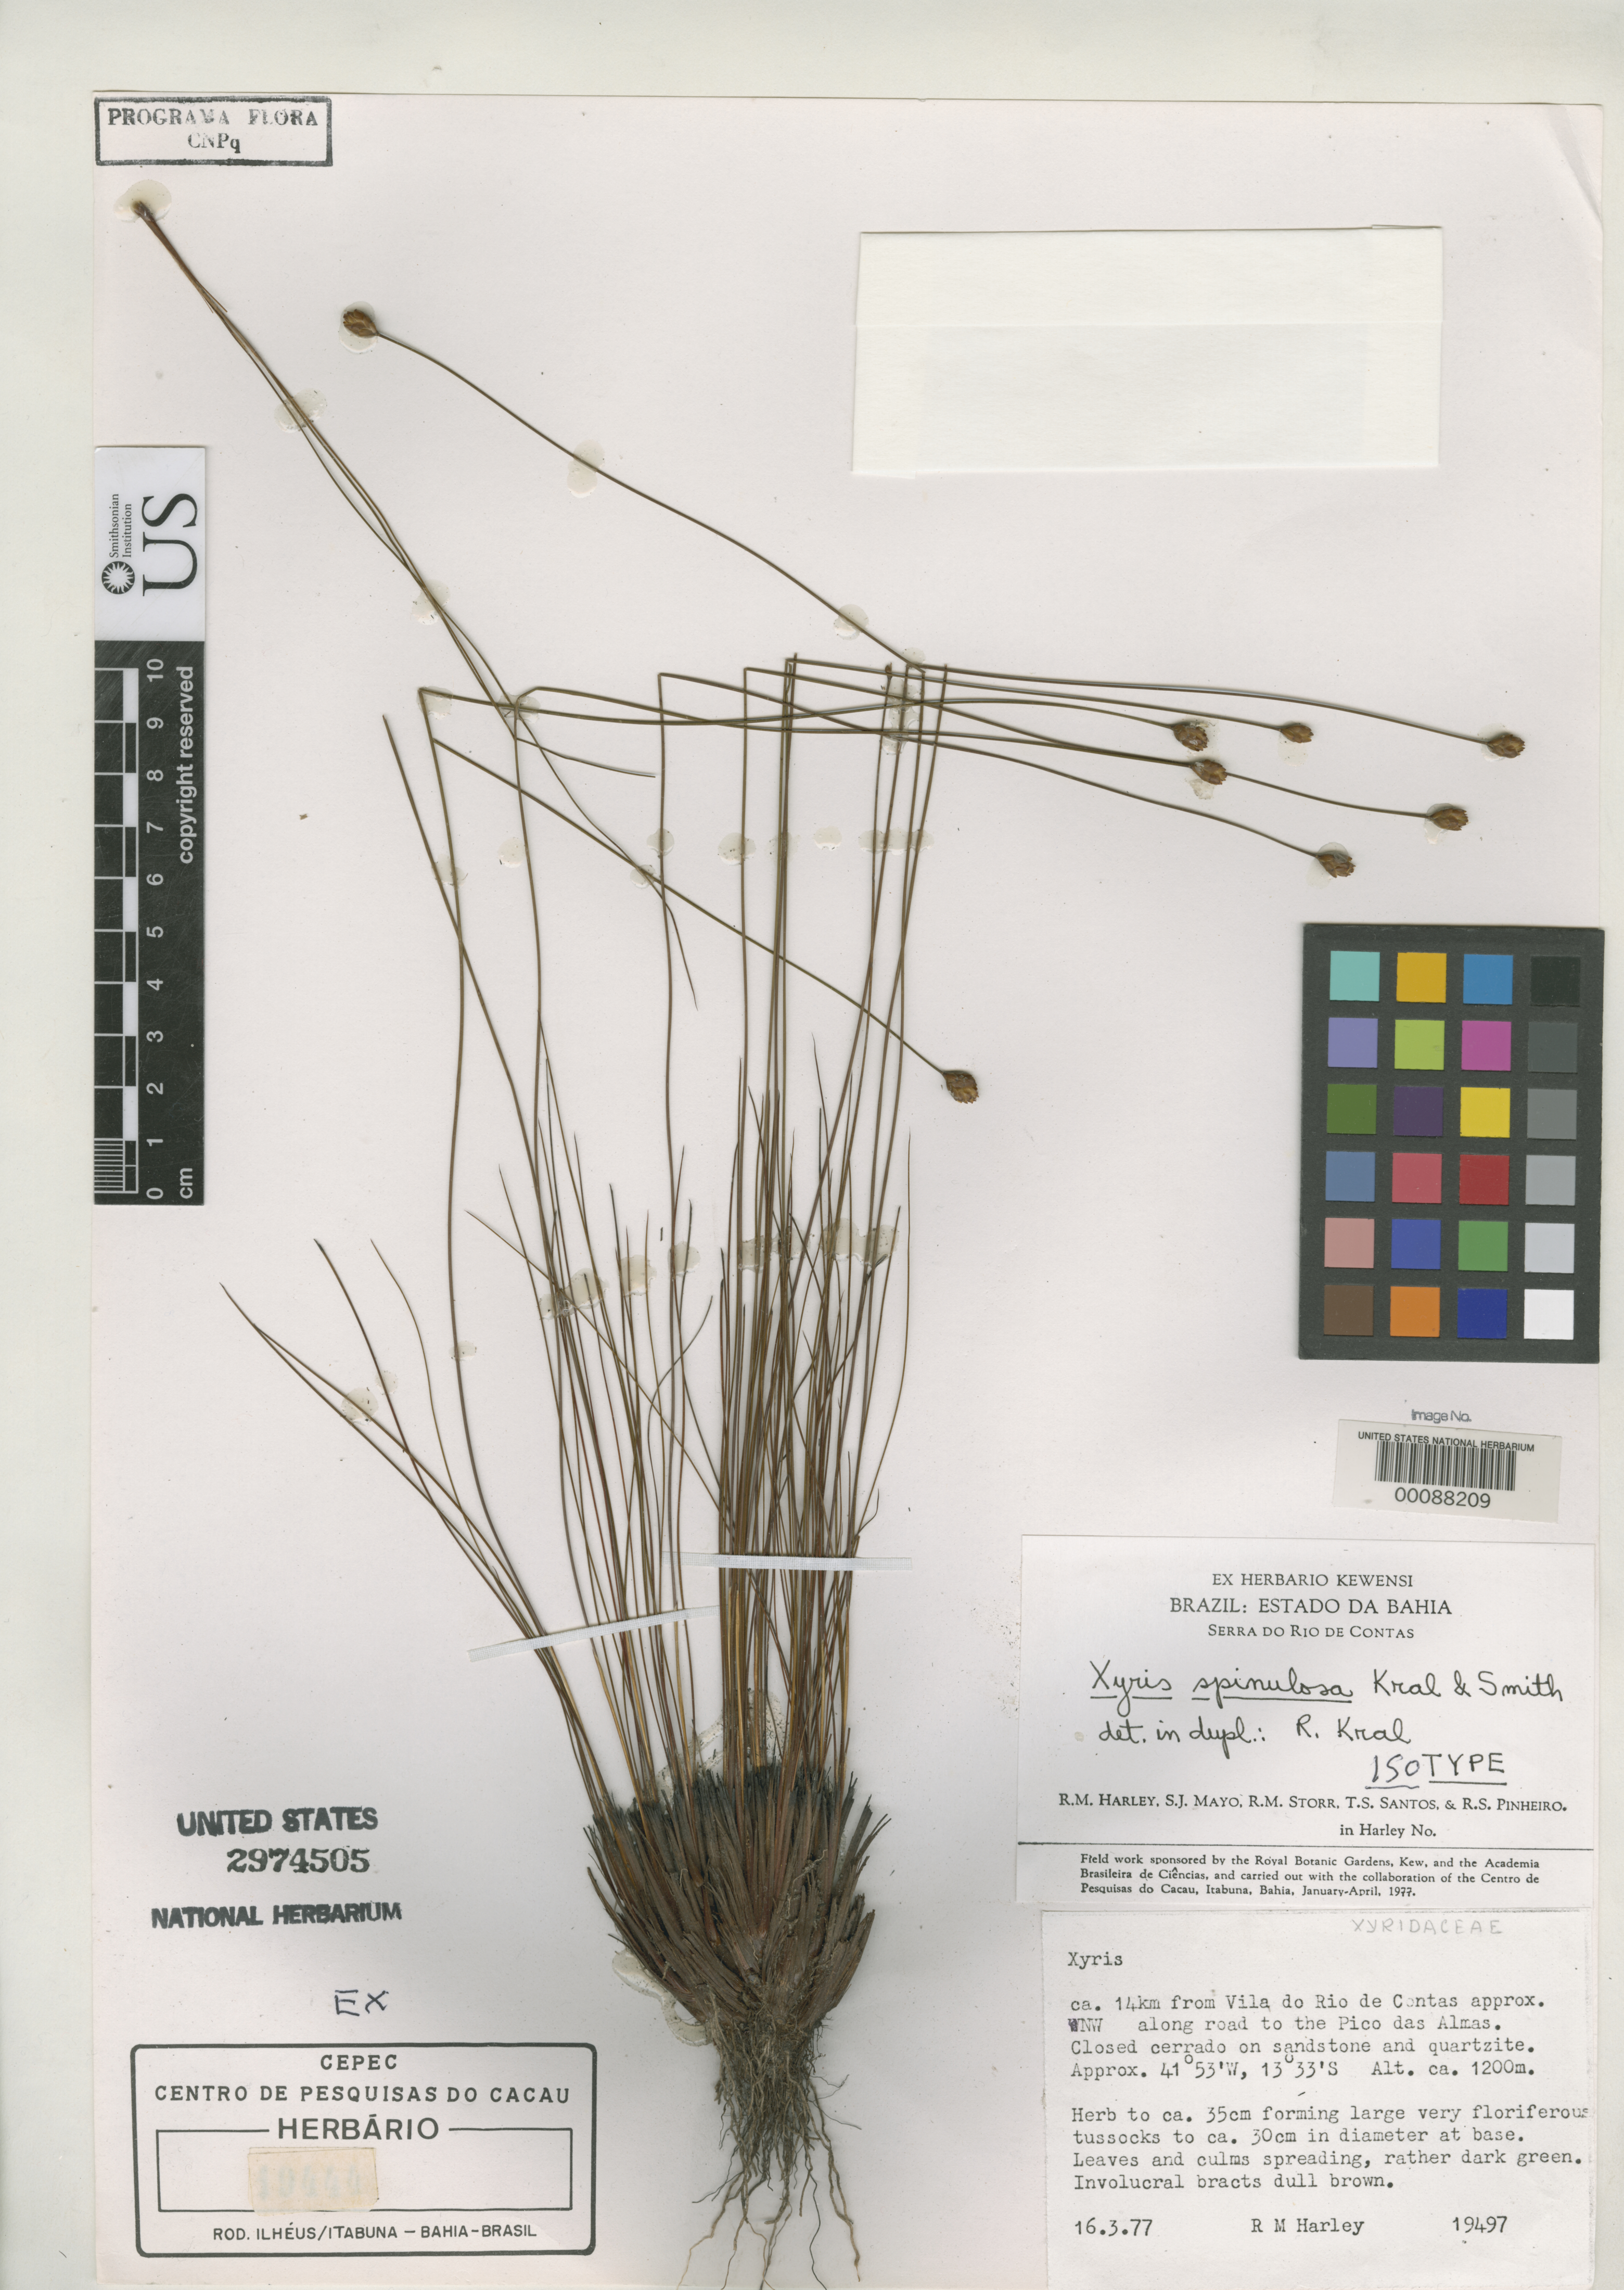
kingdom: Plantae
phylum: Tracheophyta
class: Liliopsida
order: Poales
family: Xyridaceae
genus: Xyris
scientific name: Xyris spinulosa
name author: Kral & L.B. Sm.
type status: Isotype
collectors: R. M. Harley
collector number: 19497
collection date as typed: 16 Mar 1977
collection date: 1977-03-16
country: Brazil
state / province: Bahia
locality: Near Vila do Rio de Contas, along road to the Pico das Almas.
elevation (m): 1200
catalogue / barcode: US 2974505